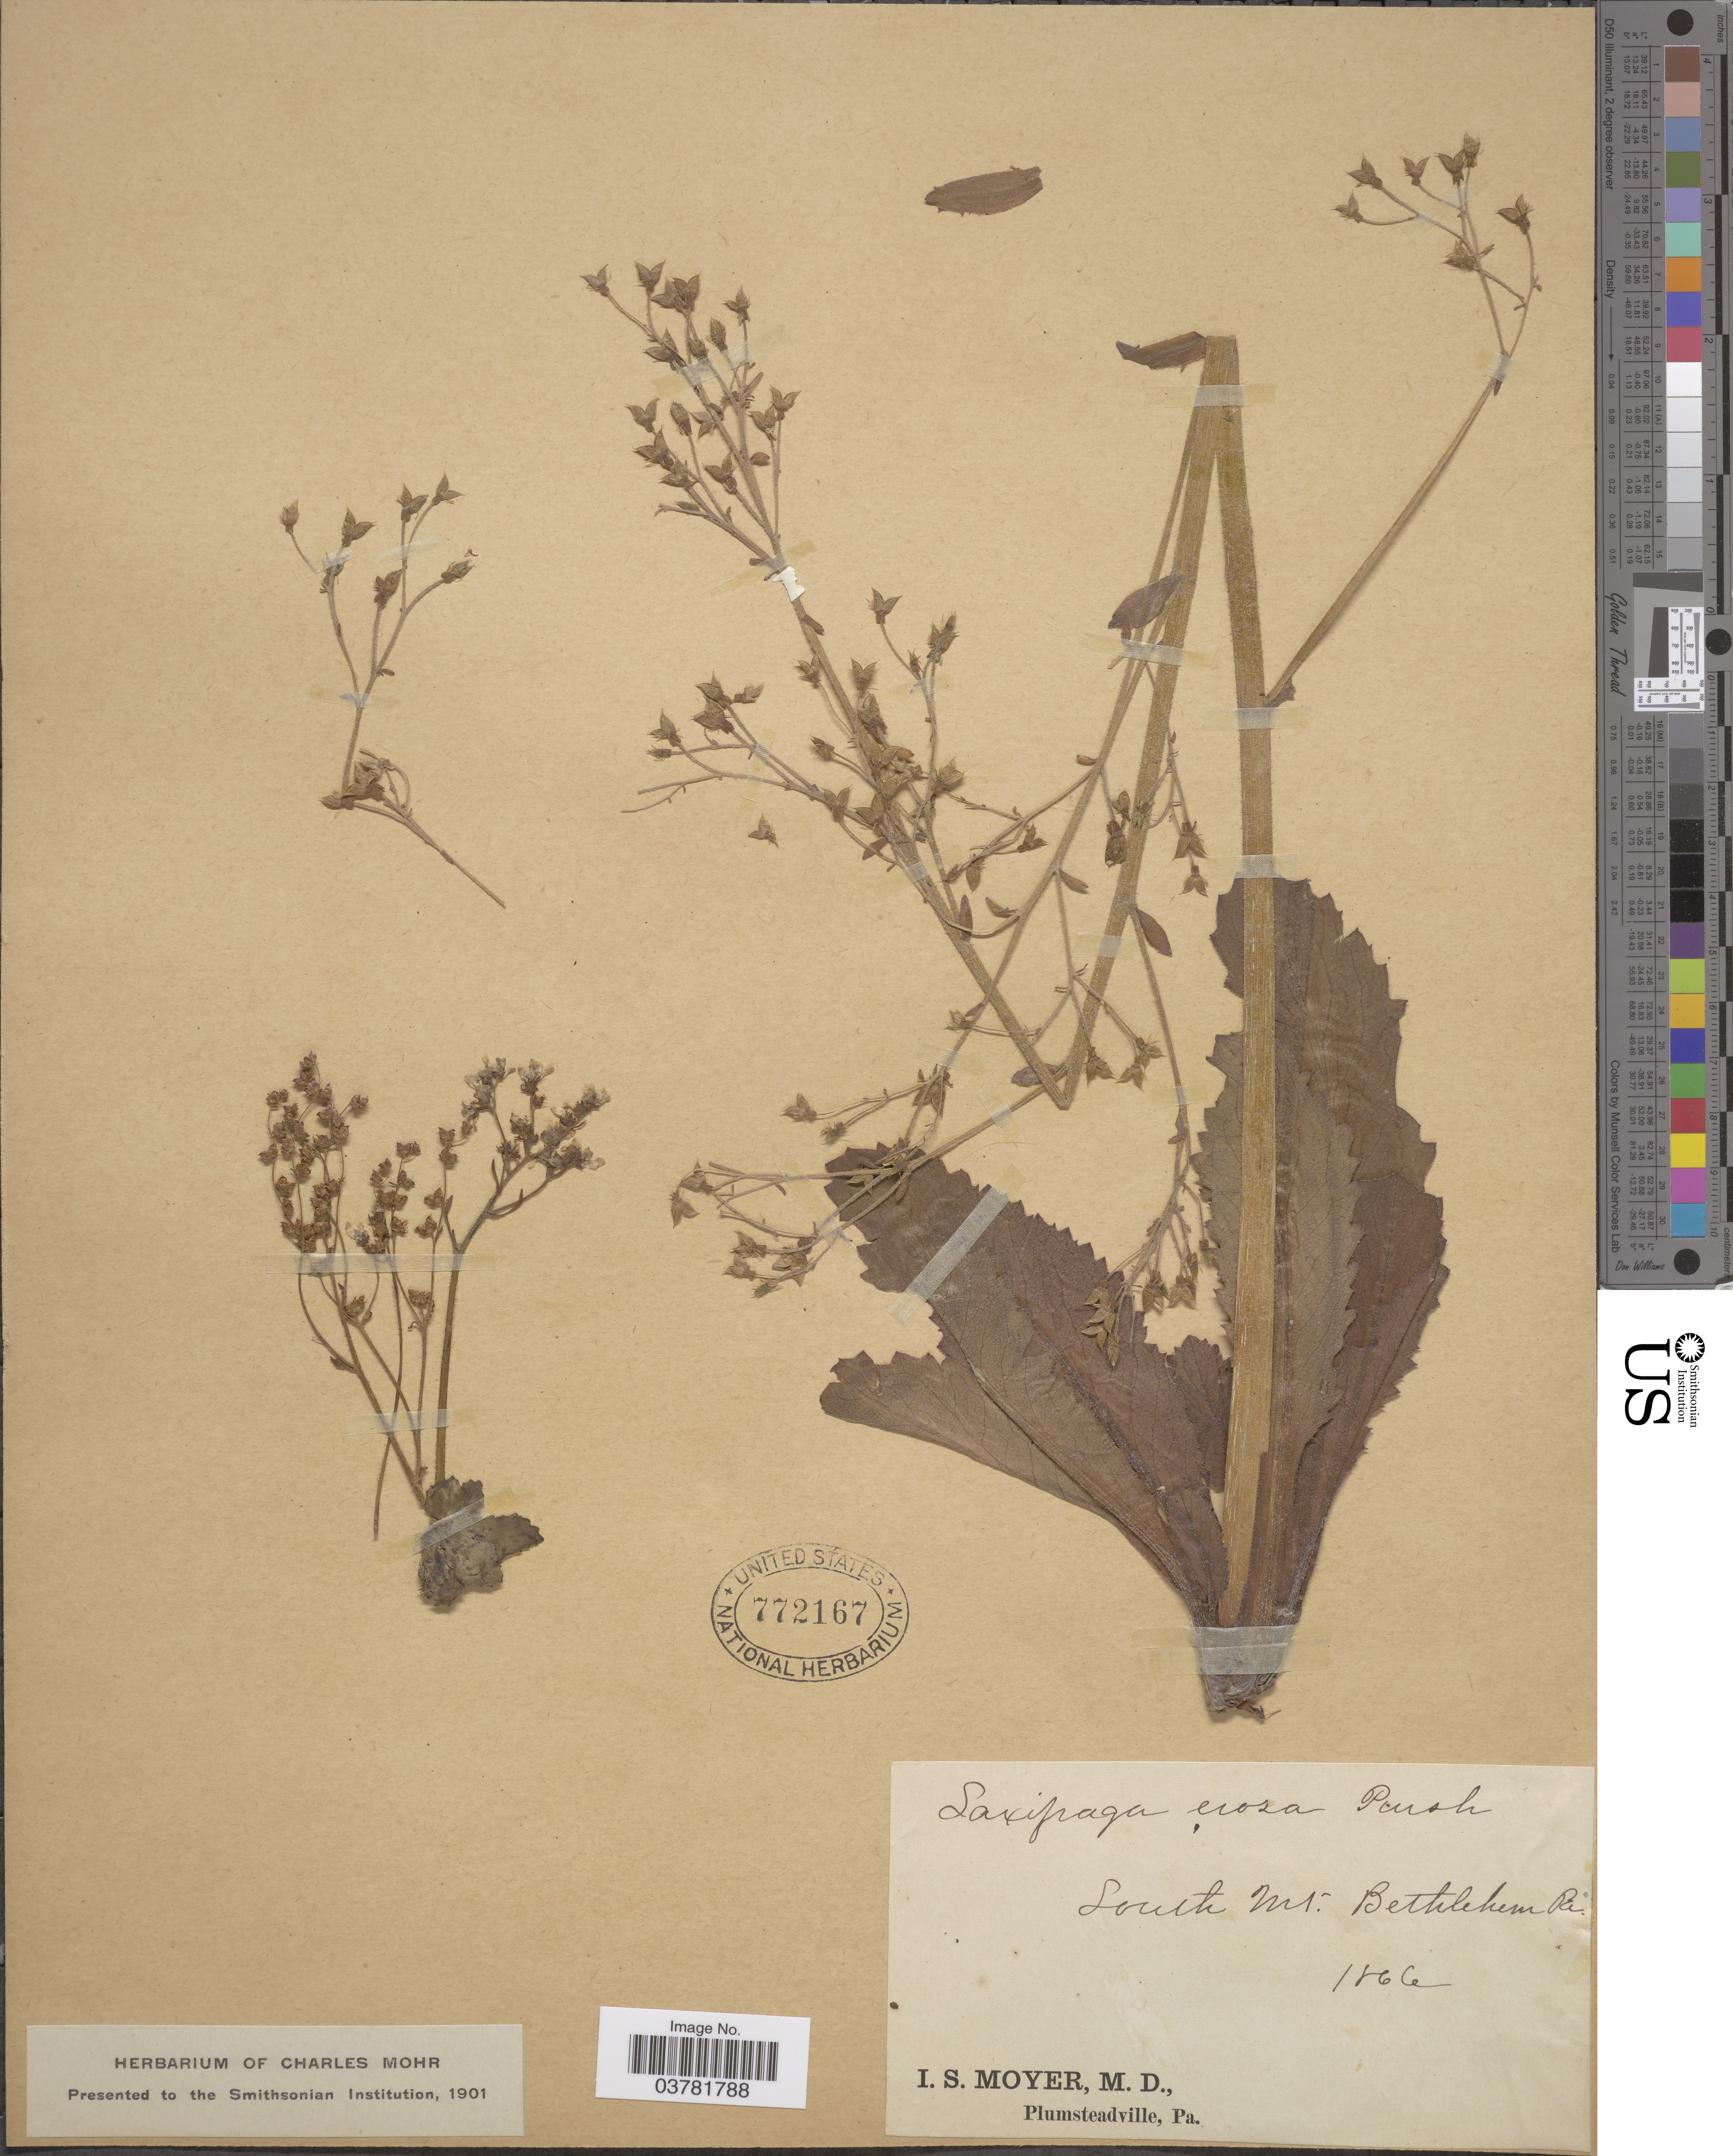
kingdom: Plantae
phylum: Tracheophyta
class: Magnoliopsida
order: Saxifragales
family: Saxifragaceae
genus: Saxifraga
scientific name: Saxifraga sp.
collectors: I. S. Moyer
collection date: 1866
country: United States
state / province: Pennsylvania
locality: South Mt. Bethlehem.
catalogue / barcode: US 772167